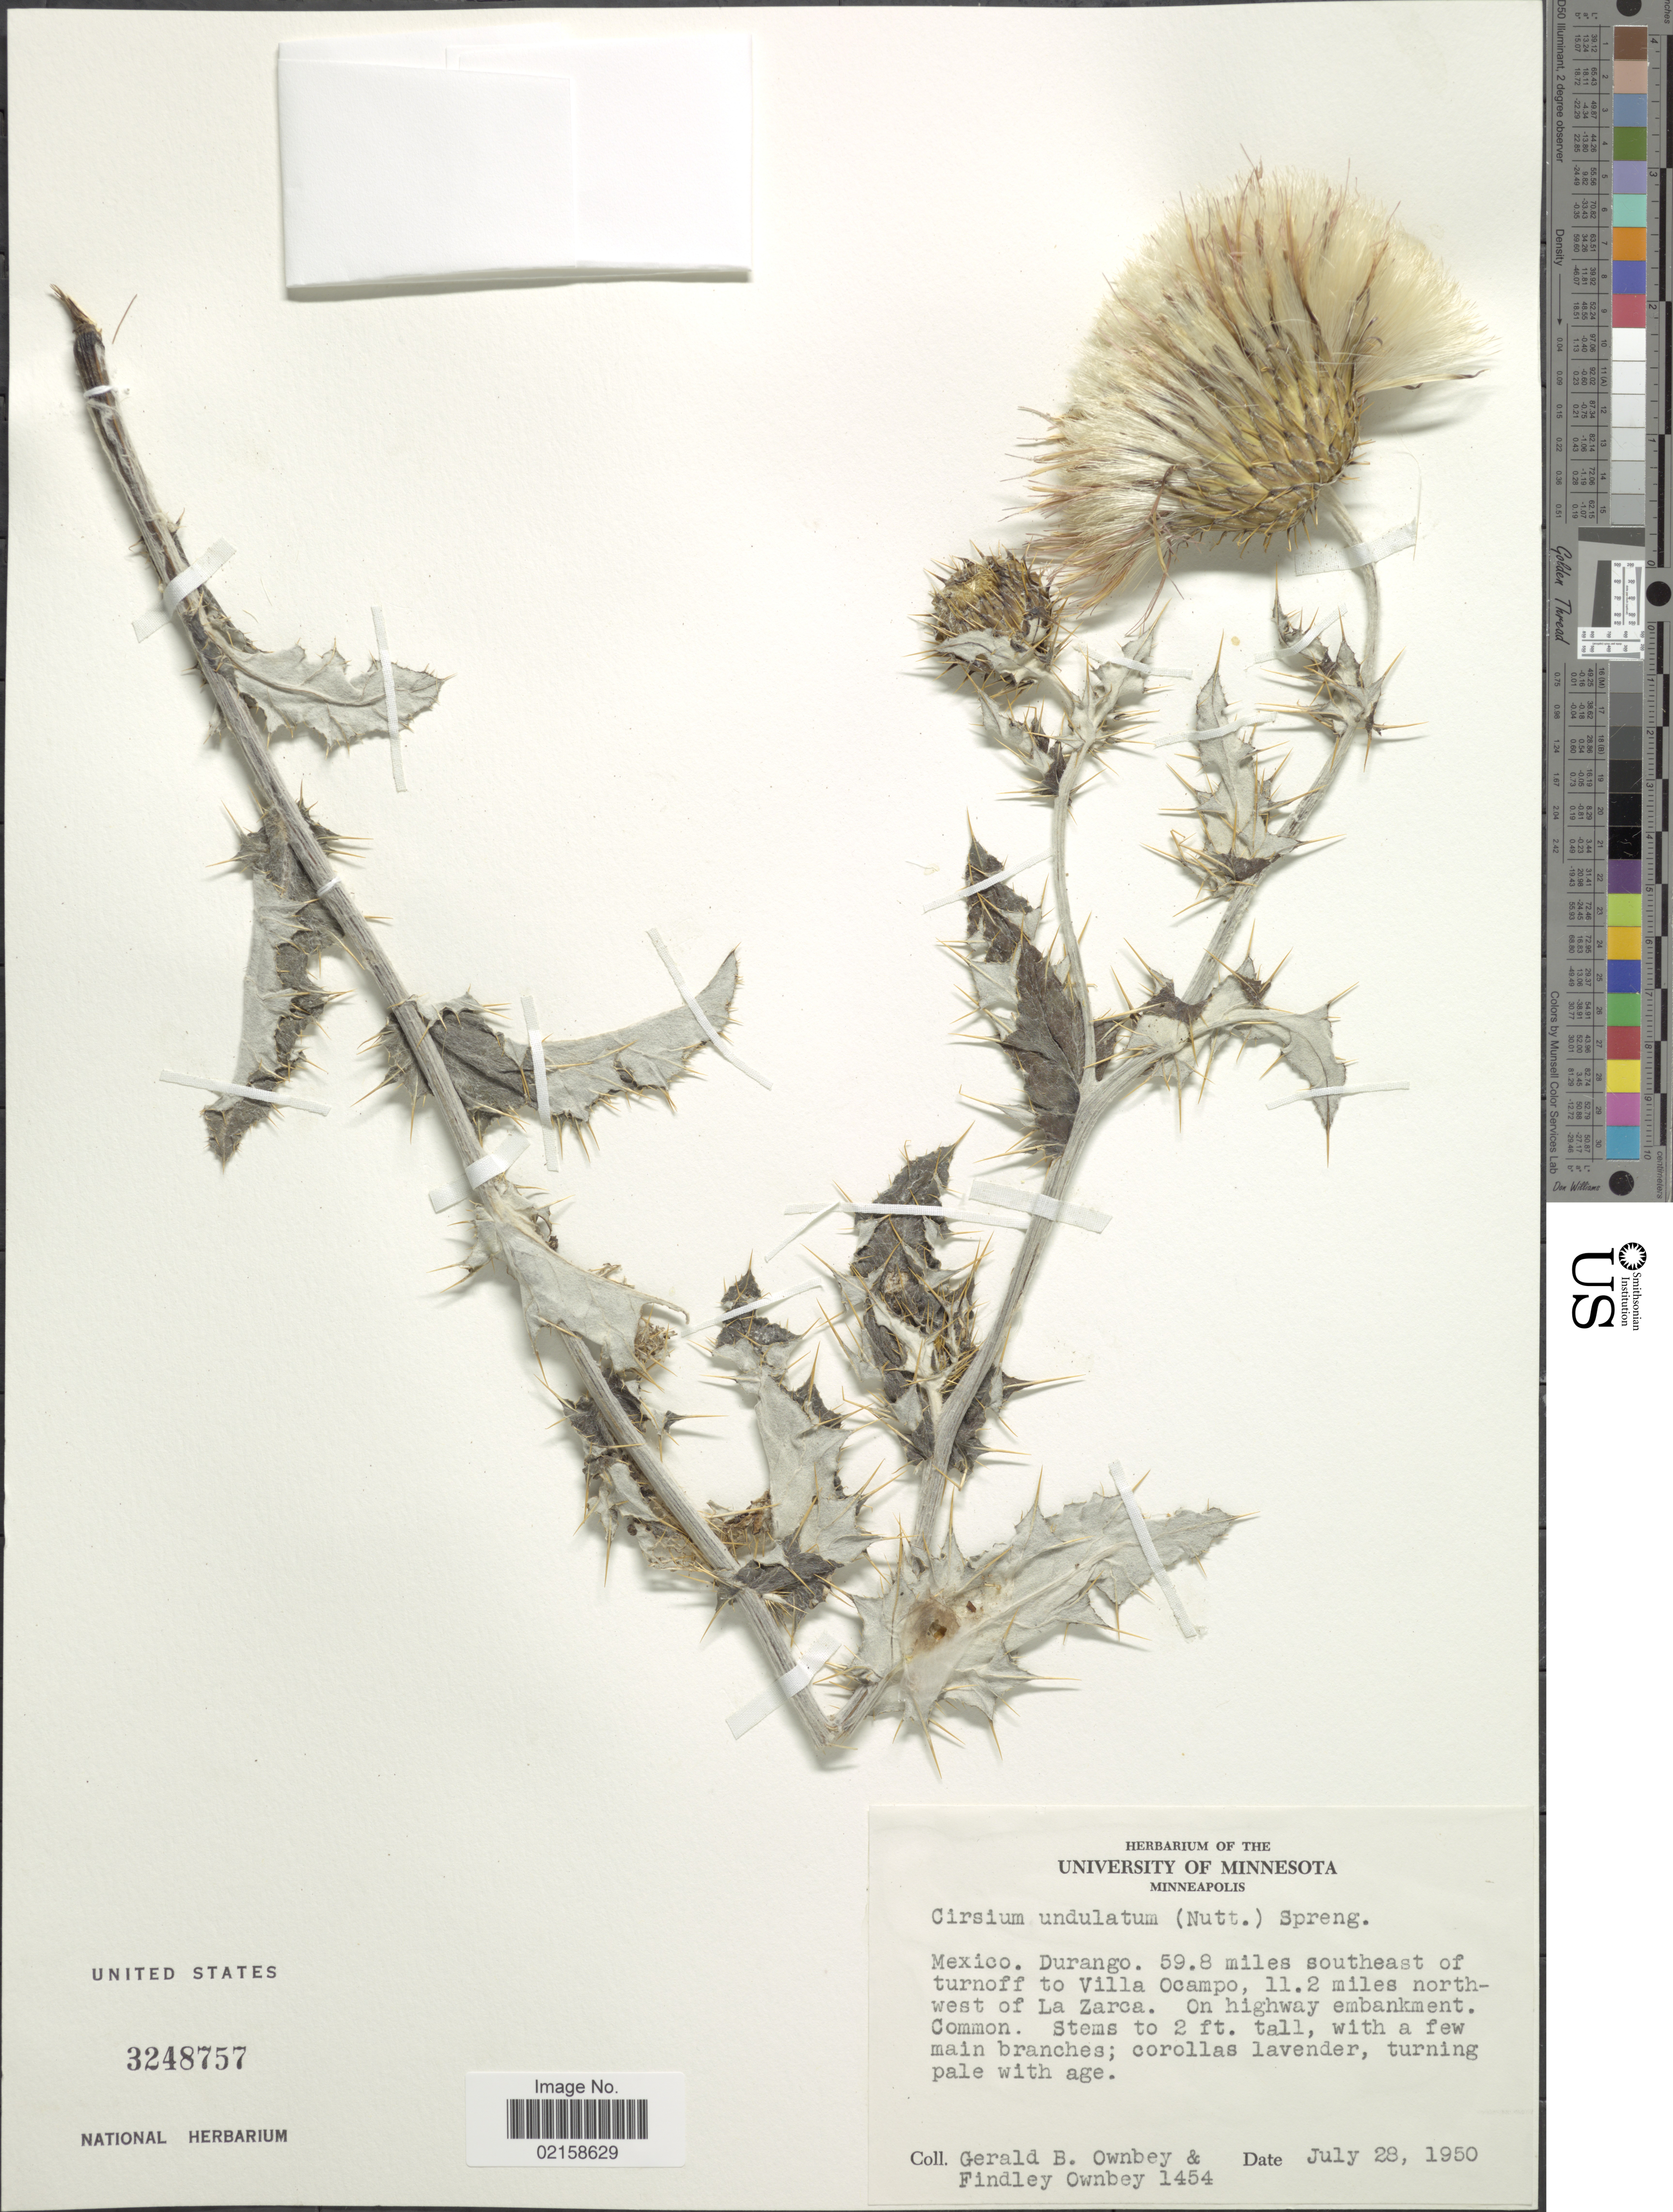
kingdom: Plantae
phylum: Tracheophyta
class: Magnoliopsida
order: Asterales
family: Asteraceae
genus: Cirsium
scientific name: Cirsium undulatum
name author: (Nutt.) Spreng.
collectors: G. B. Ownbey & F. Ownbey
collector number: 1454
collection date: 1950-07-28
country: Mexico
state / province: Durango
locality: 59.8 miles southeast of turnoff to Villa Ocampo, 11.2 miles northwest of La Zarca, on highway embankment.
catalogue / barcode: US 3248757